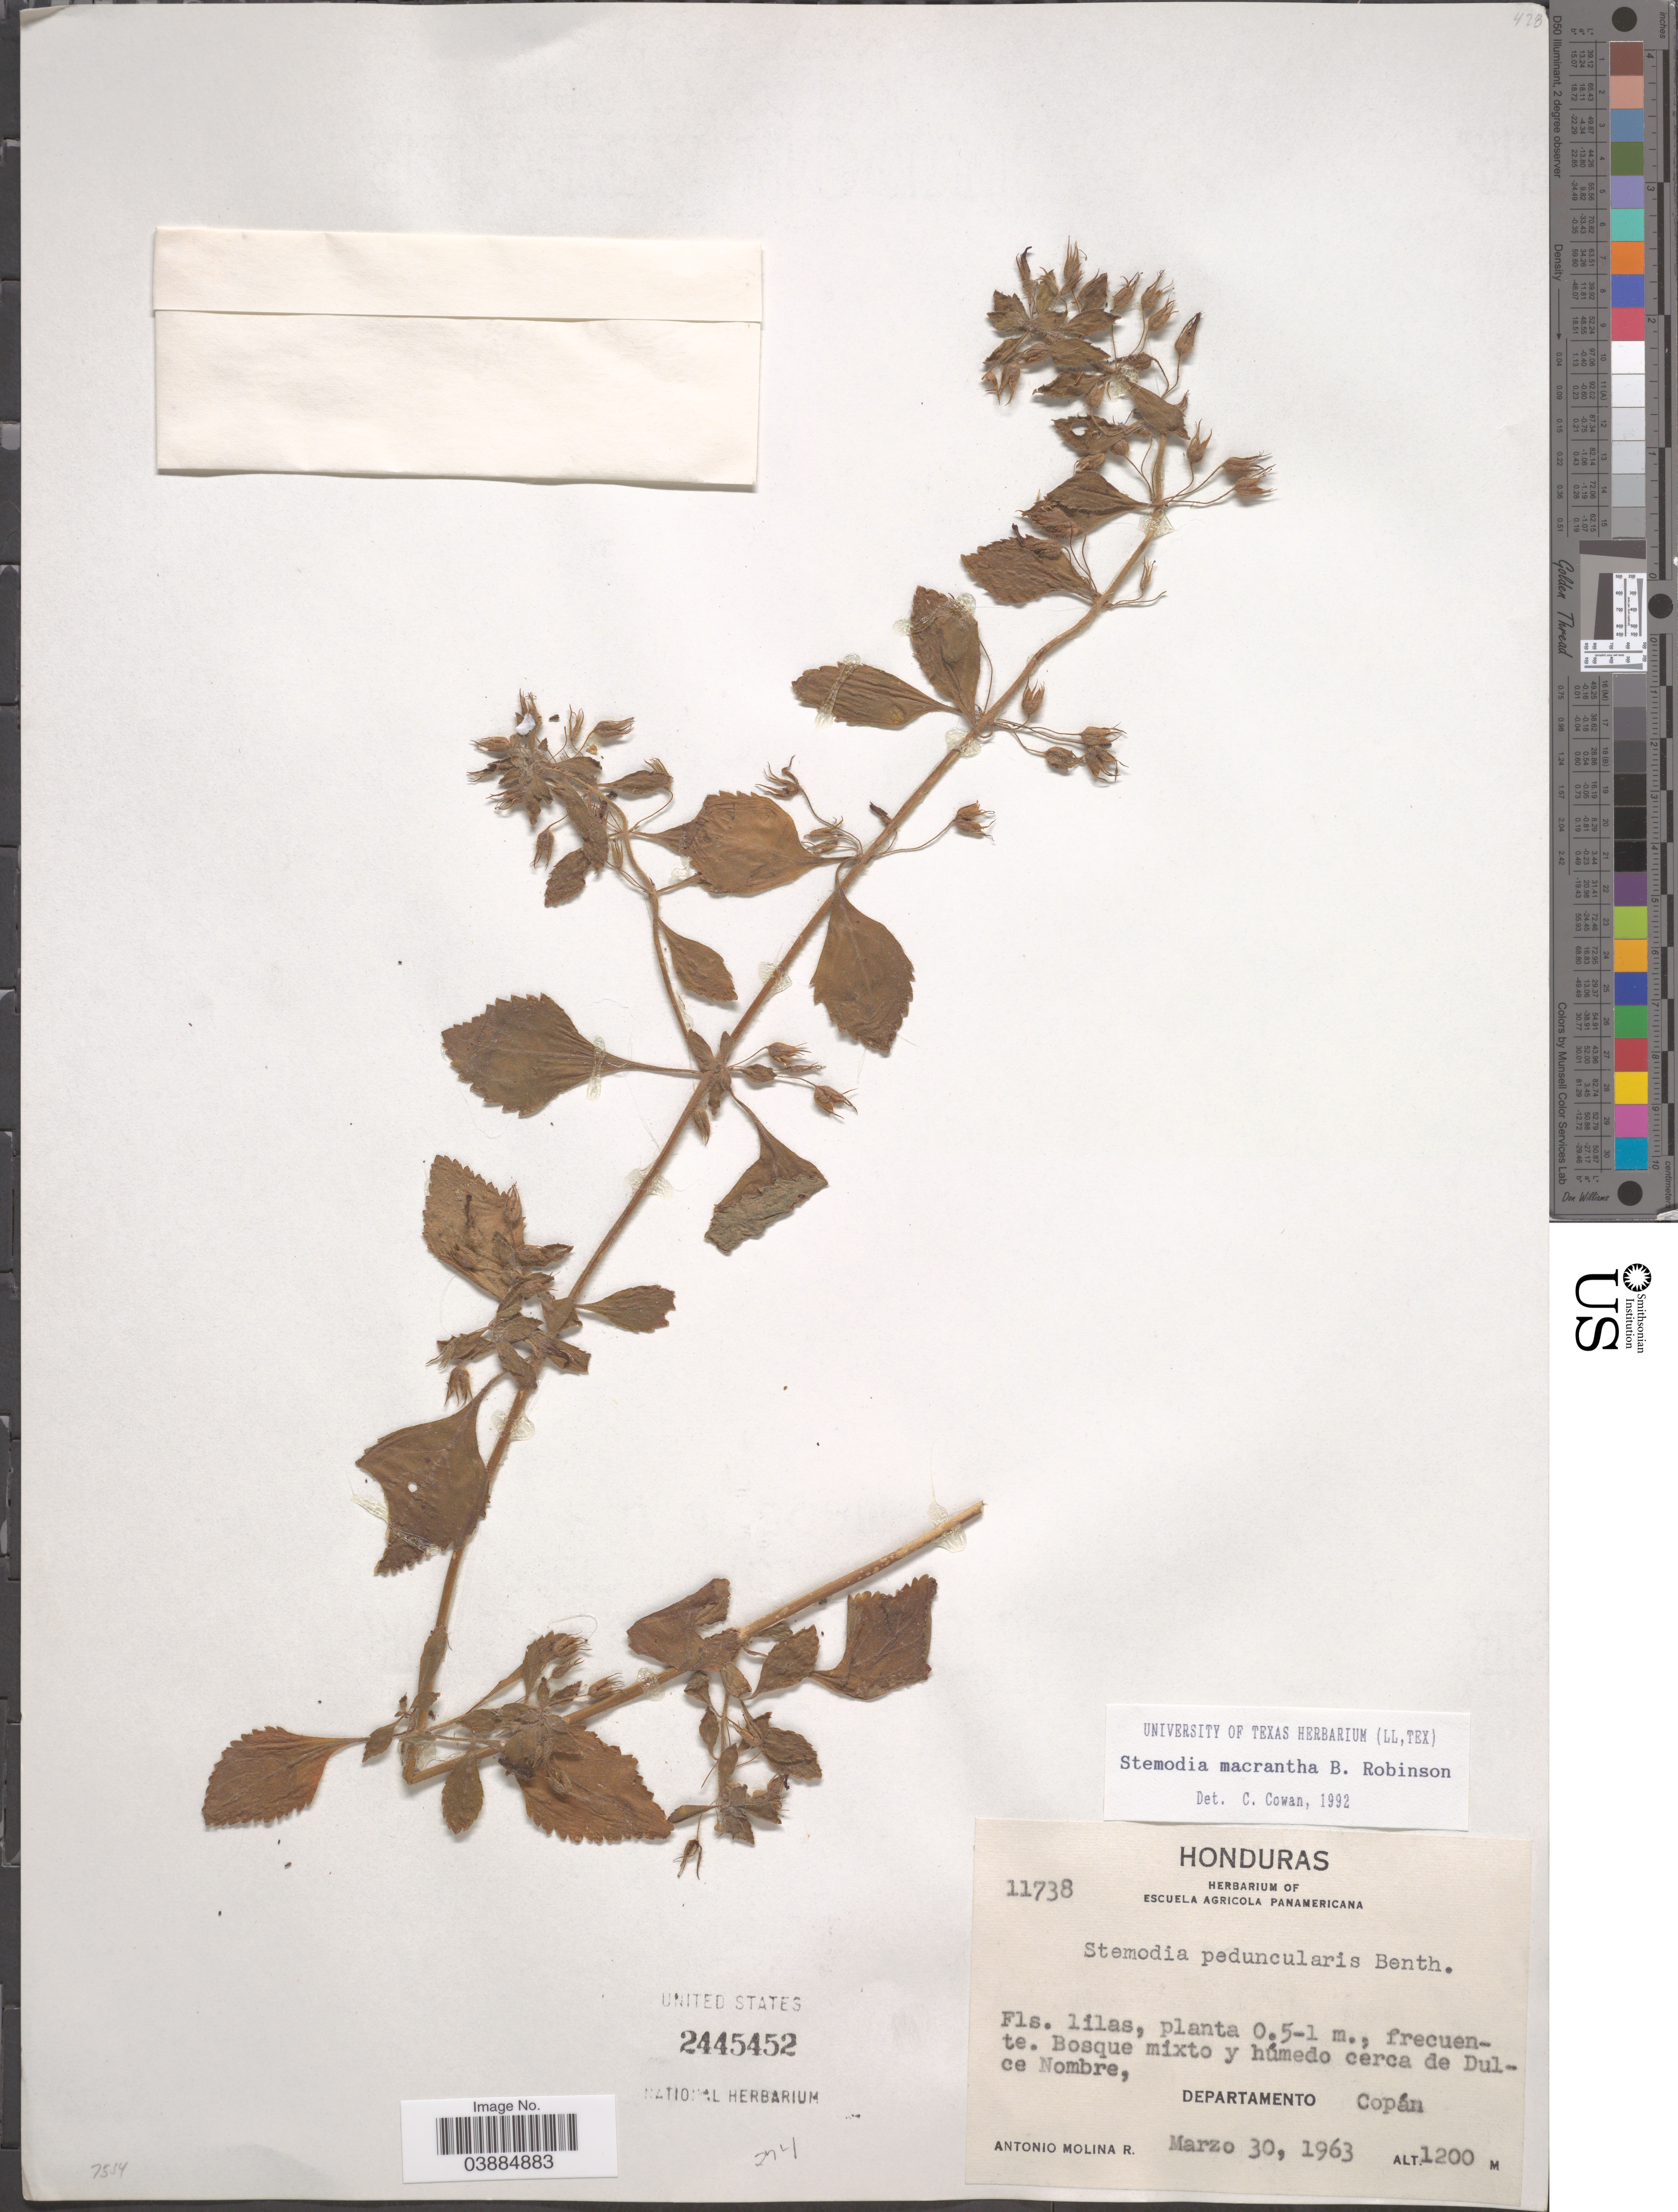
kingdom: Plantae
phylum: Tracheophyta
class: Magnoliopsida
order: Lamiales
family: Plantaginaceae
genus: Stemodia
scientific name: Stemodia micrantha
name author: Brandegee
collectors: A. Molina R.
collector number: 11738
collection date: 1963-03-30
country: Honduras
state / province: Copan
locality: Bosque mixto y húmedo cerca de Dulce Nombre, Departamento Copán.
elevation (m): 1200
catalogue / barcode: US 2445452